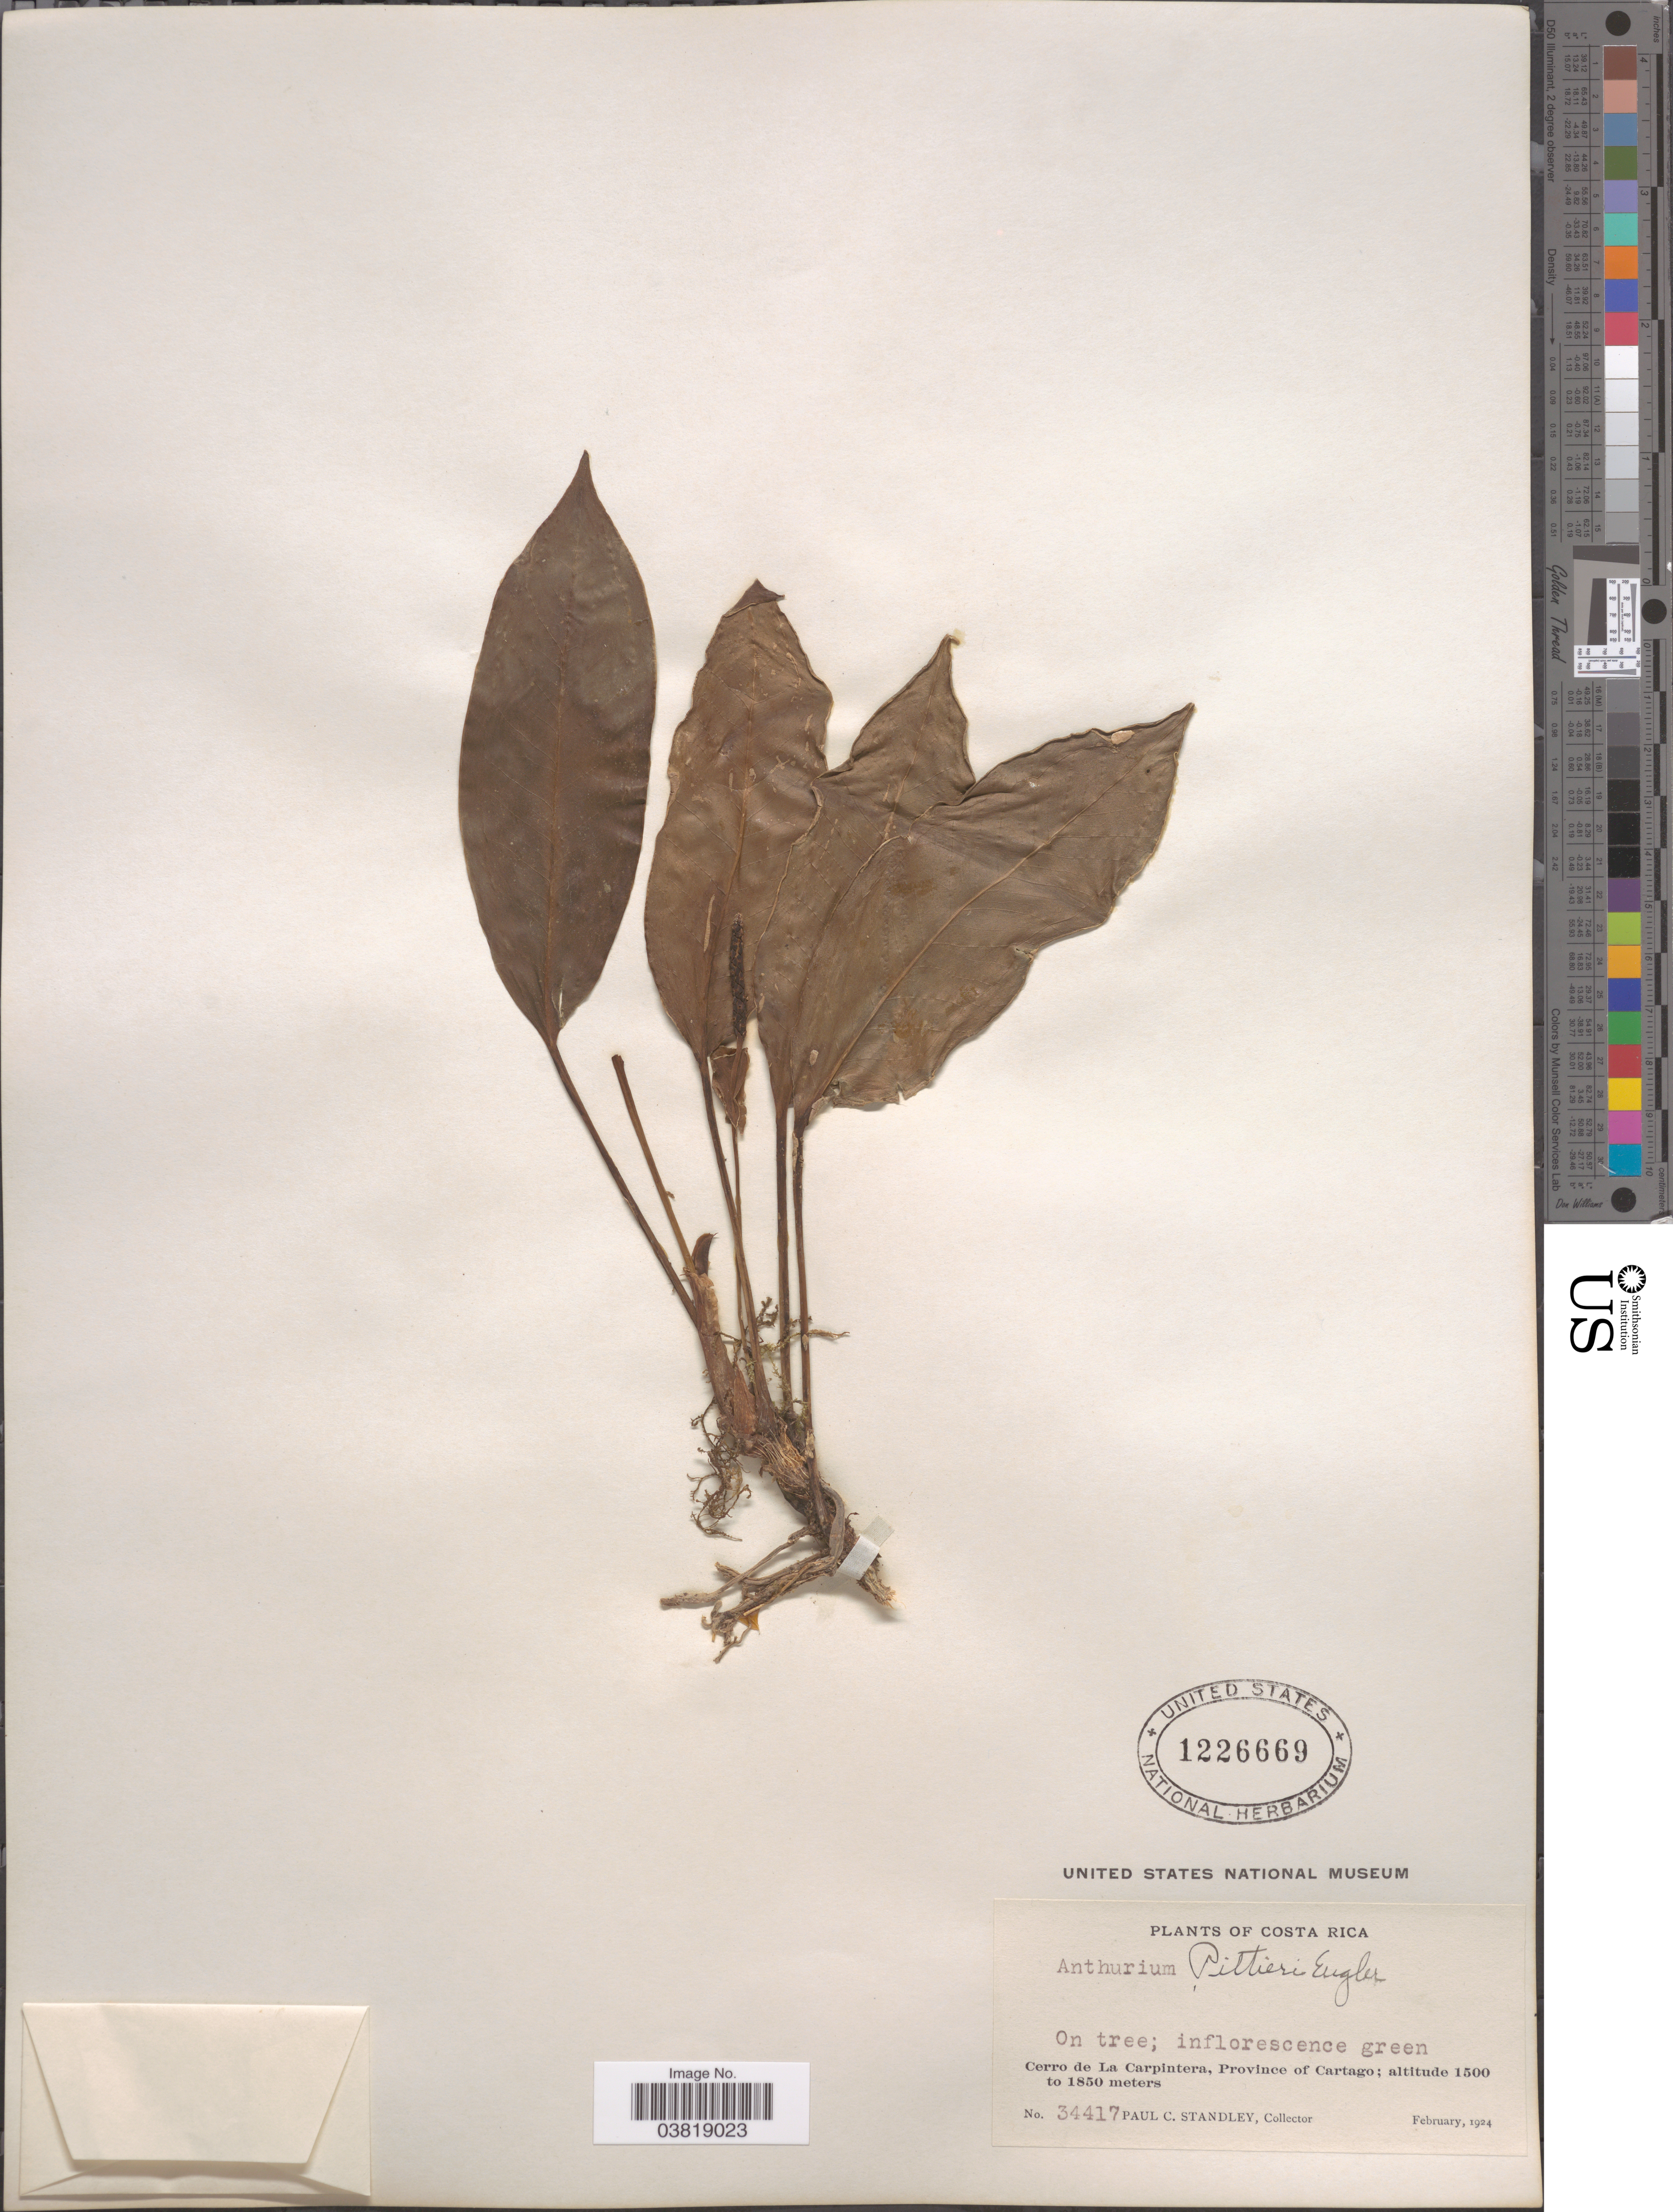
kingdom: Plantae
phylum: Tracheophyta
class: Liliopsida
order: Alismatales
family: Araceae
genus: Anthurium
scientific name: Anthurium pittieri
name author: Engl.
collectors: P. C. Standley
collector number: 34417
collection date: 1924-02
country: Costa Rica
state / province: Cartago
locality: Cerro de La Carpintera.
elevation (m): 1500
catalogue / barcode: US 1226669